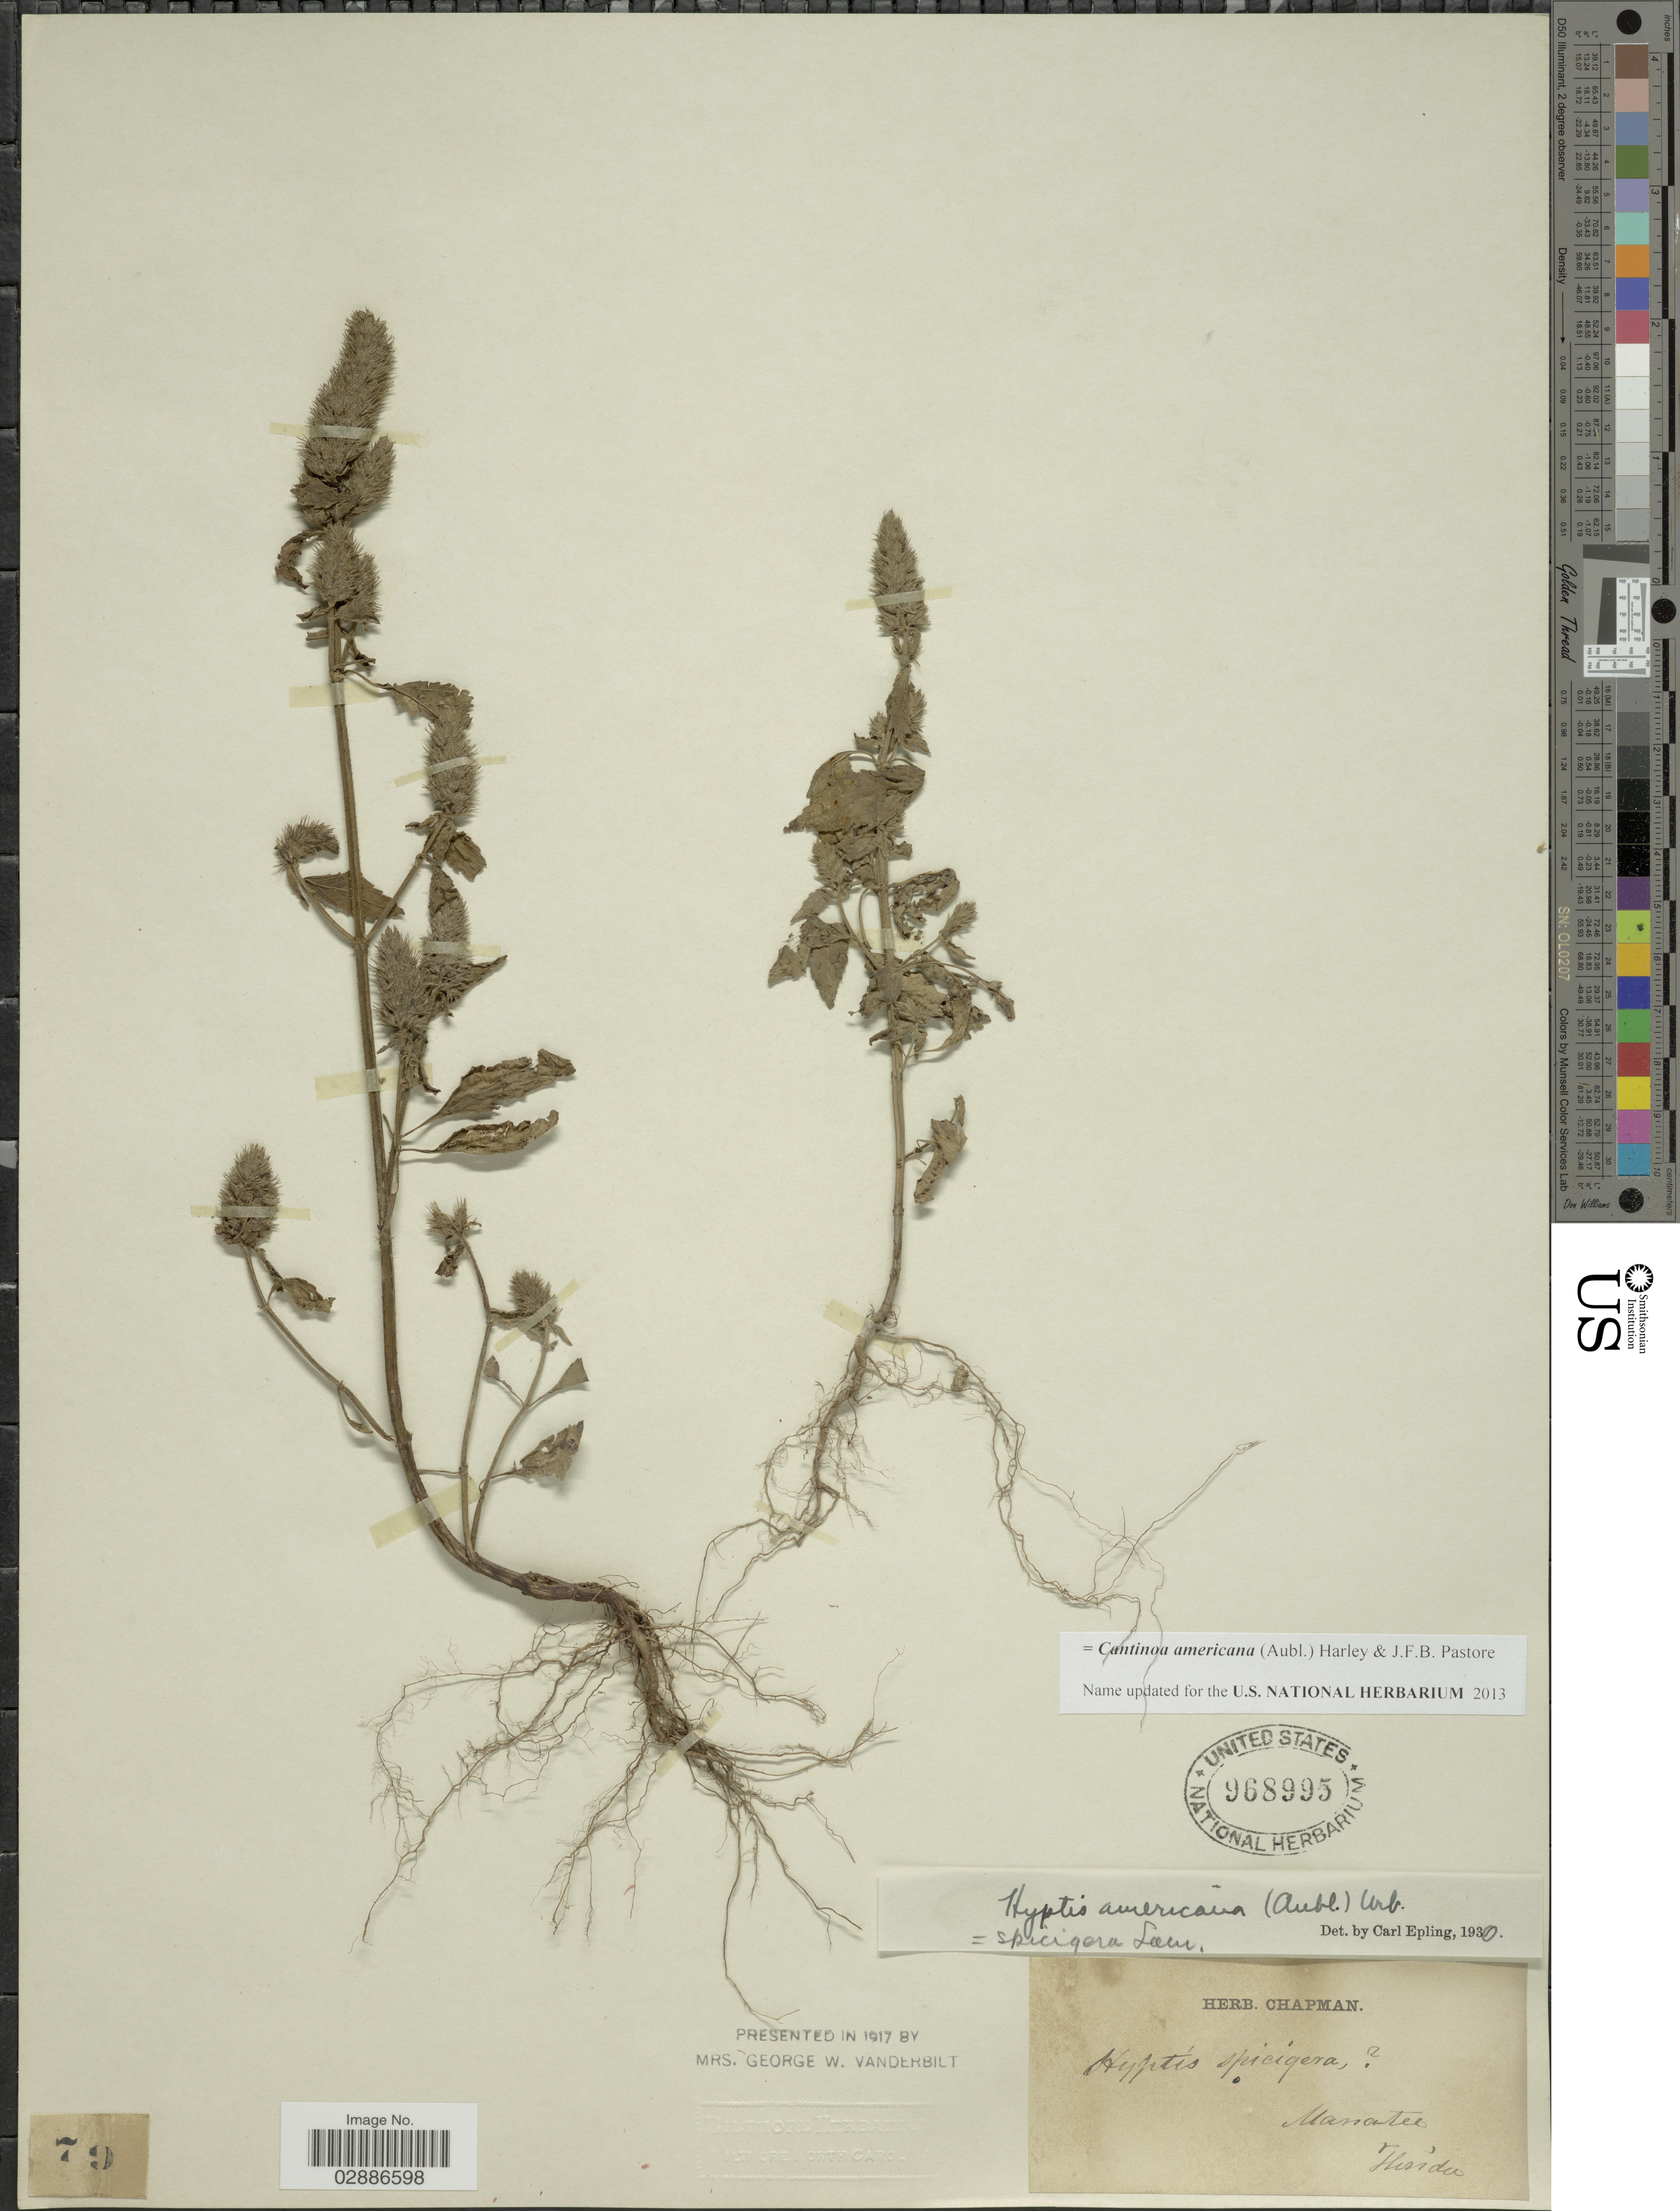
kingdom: Plantae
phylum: Tracheophyta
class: Magnoliopsida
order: Lamiales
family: Lamiaceae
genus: Cantinoa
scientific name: Cantinoa americana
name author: (Aubl.) Harley & J.F.B. Pastore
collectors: ex herb. Chapman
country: United States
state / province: Florida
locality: Manatee.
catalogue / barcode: US 968995